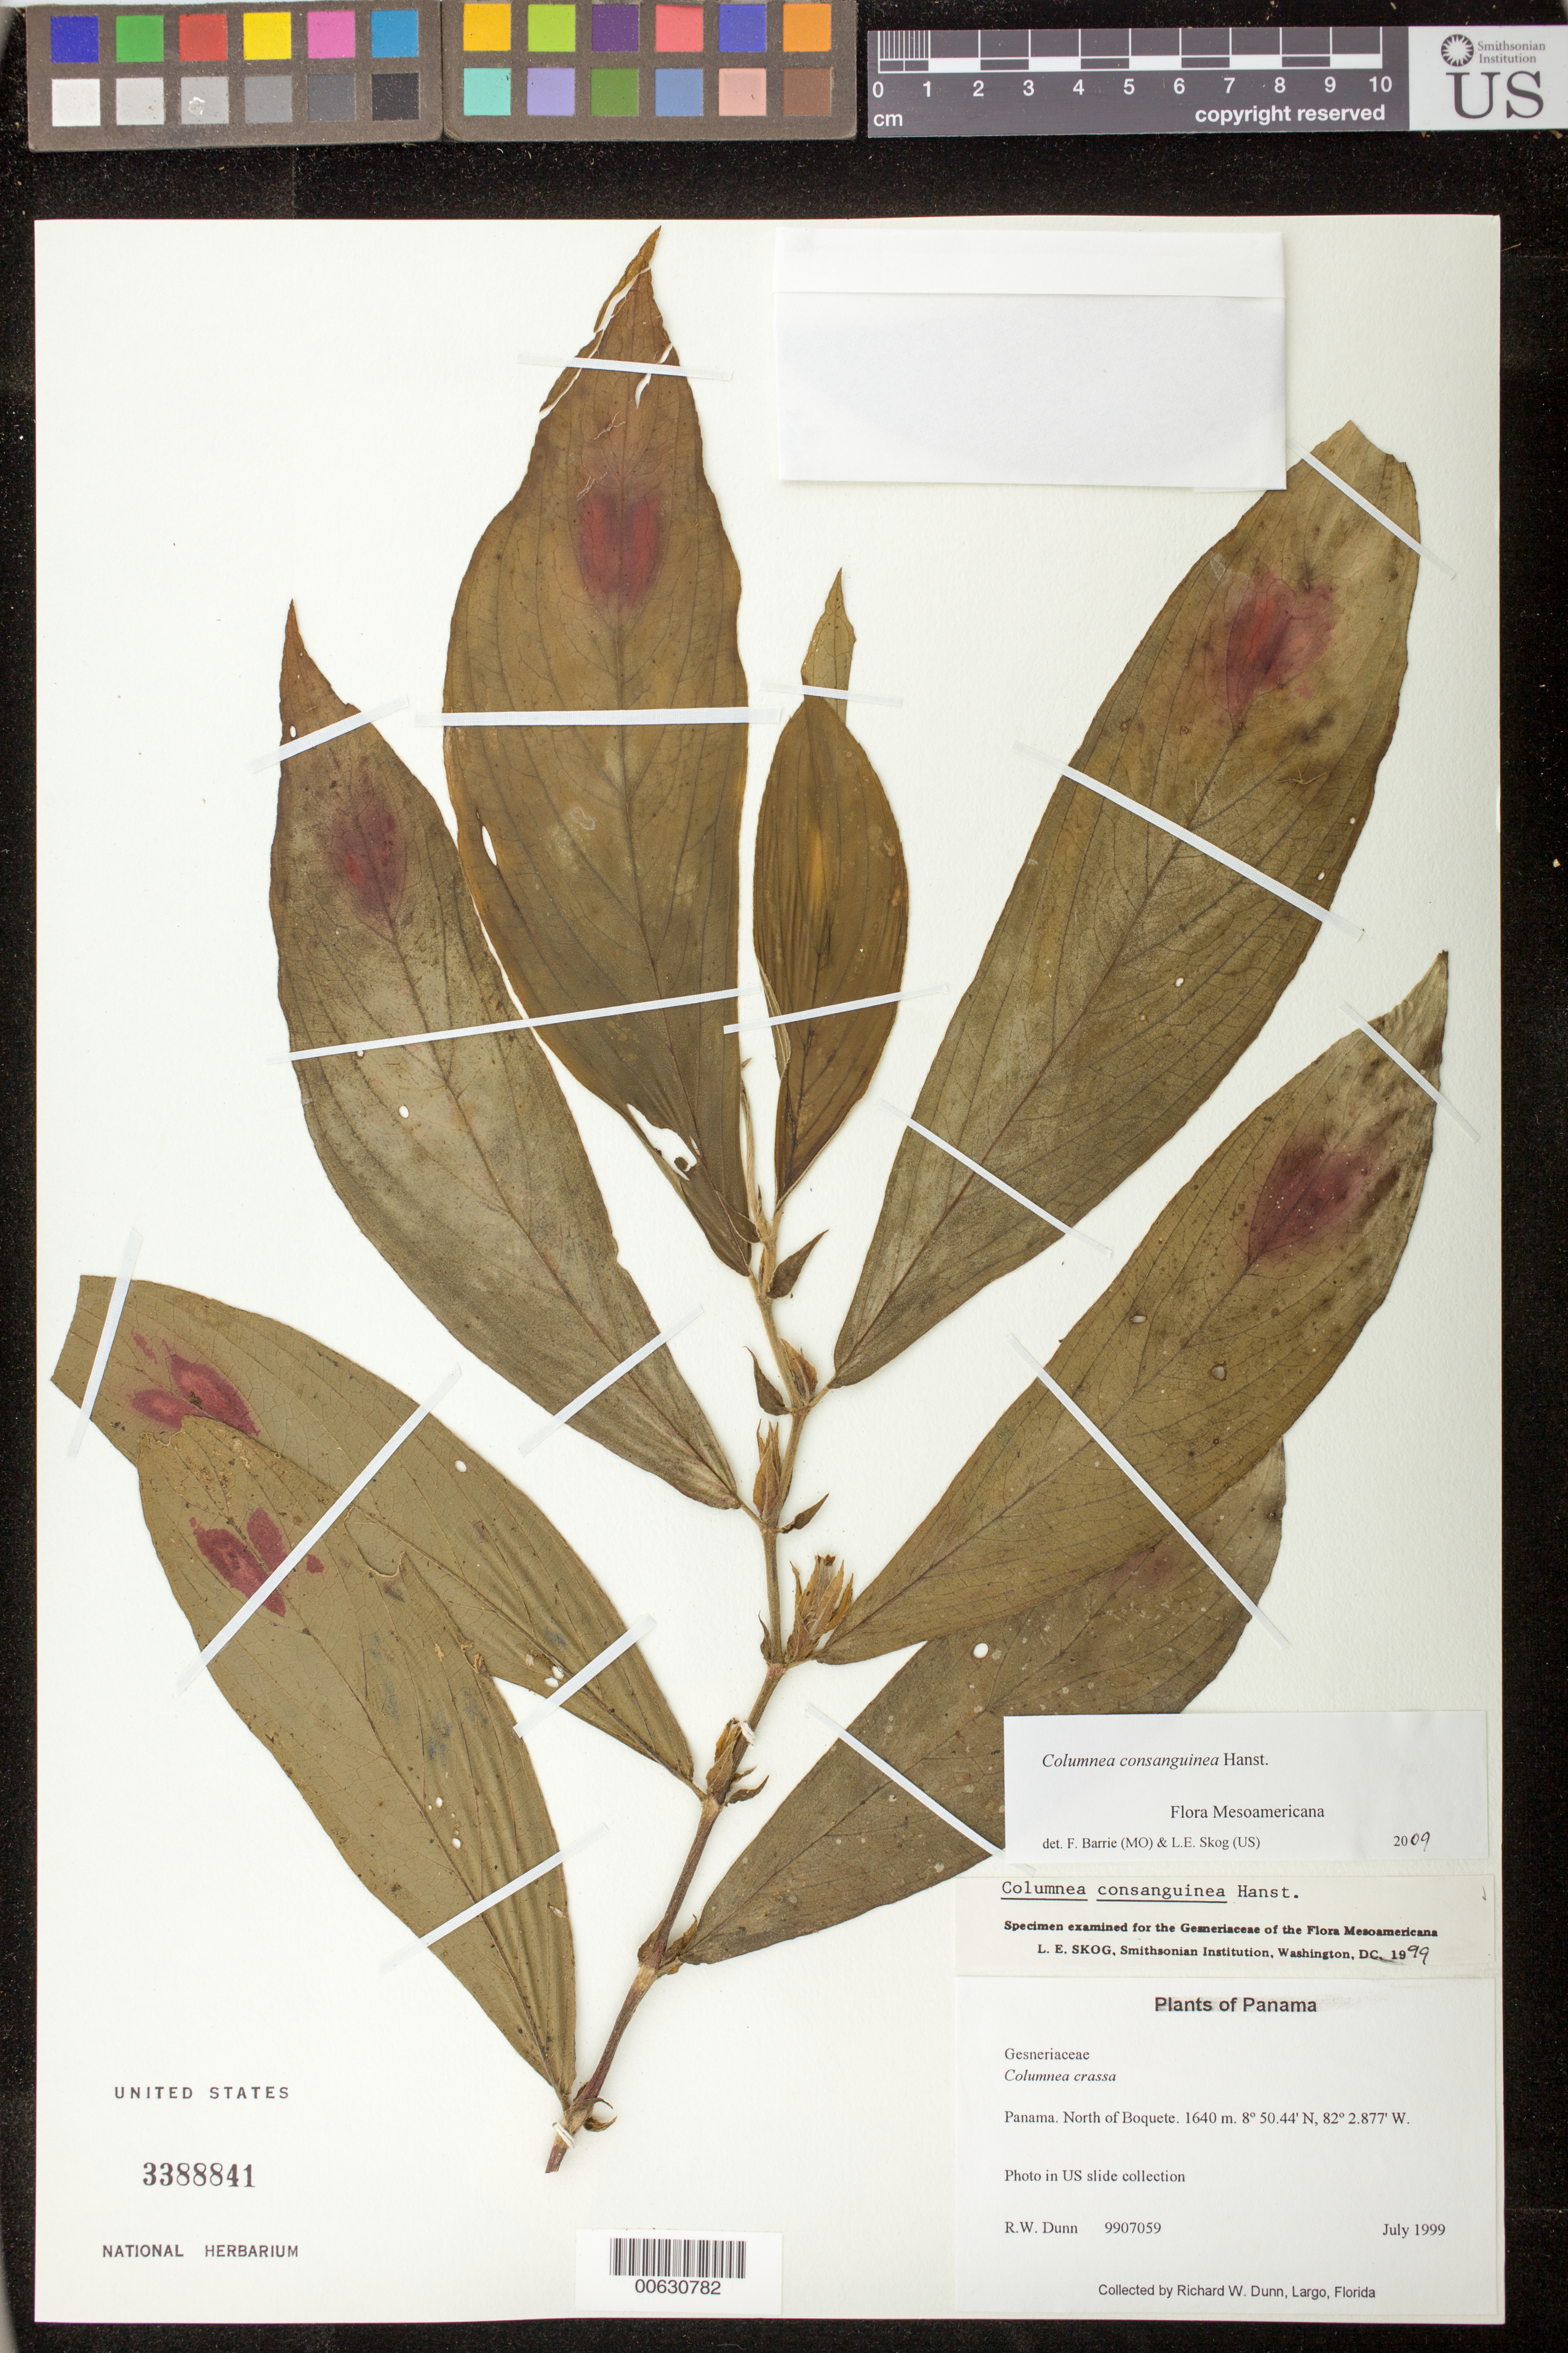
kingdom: Plantae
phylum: Tracheophyta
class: Magnoliopsida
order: Lamiales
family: Gesneriaceae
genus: Columnea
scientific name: Columnea consanguinea var. adpressa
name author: B.D. Morley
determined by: Skog, Laurence E.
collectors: R. Dunn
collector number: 9907059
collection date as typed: Jul 1999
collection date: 1999-07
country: Panama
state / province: Bocas del Toro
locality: North of Boquete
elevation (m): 1640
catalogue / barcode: US 3388841